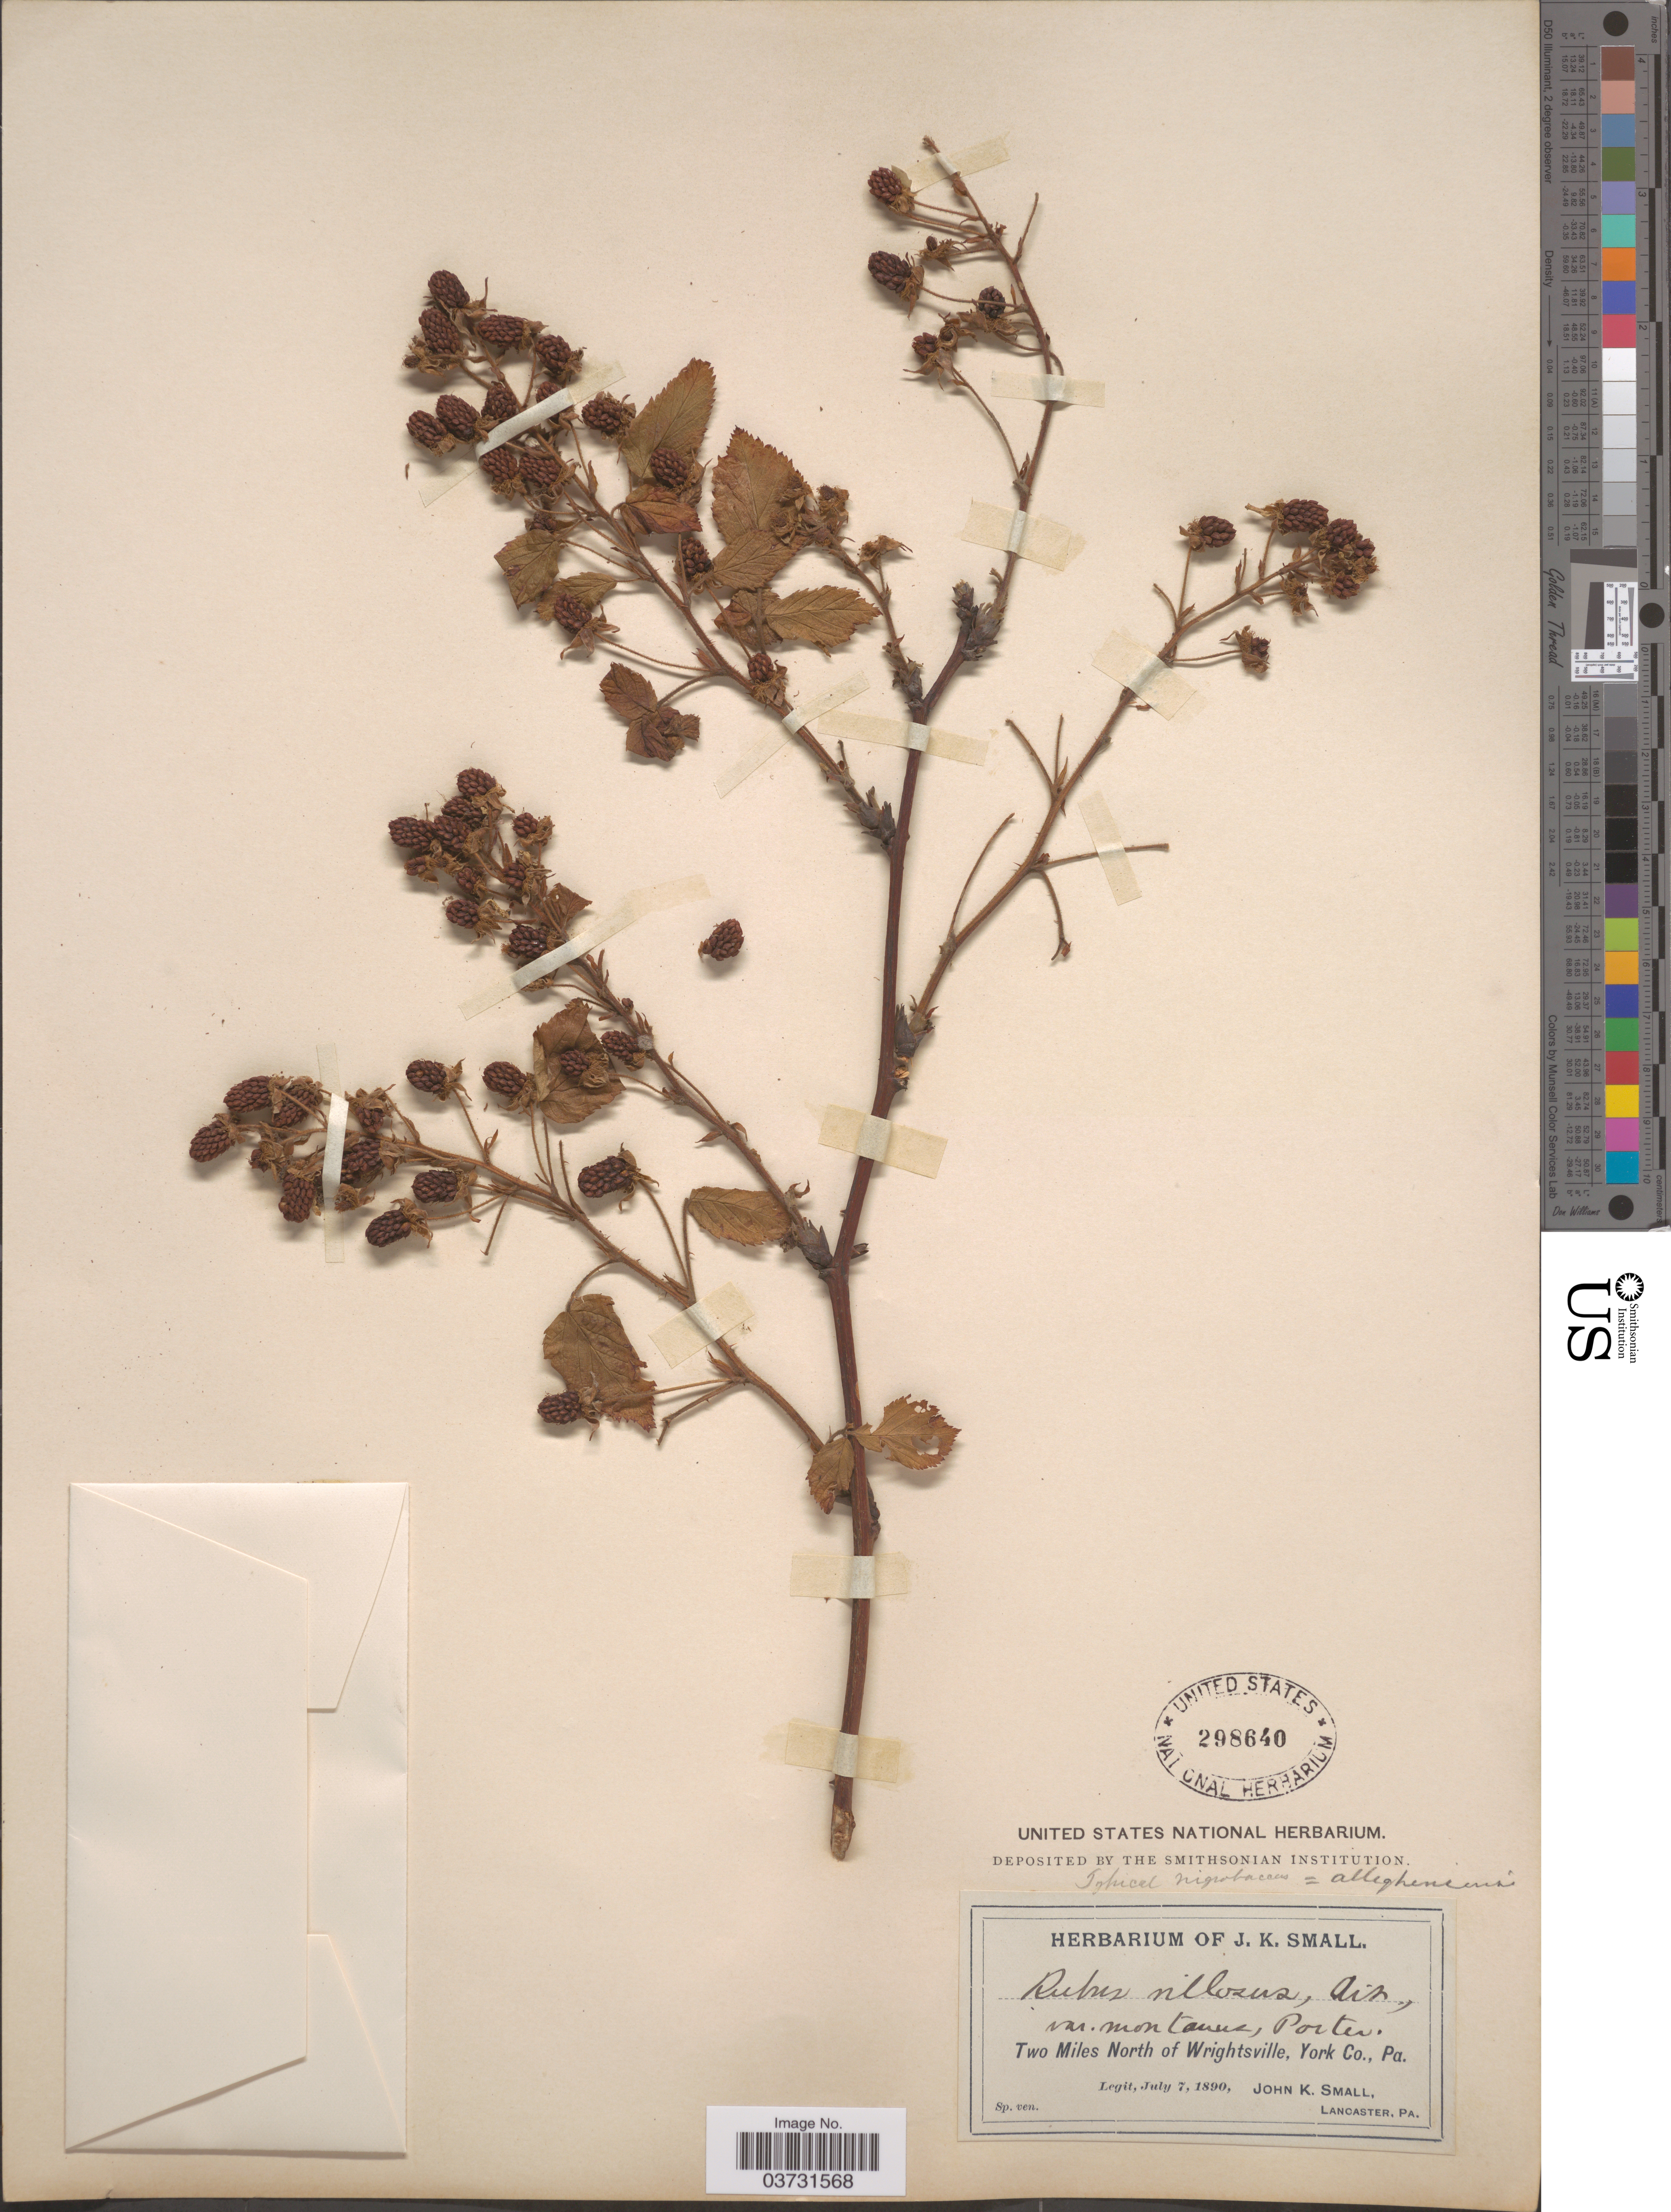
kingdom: Plantae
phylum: Tracheophyta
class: Magnoliopsida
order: Rosales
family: Rosaceae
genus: Rubus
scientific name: Rubus nigrobaccus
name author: L.H. Bailey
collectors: J. K. Small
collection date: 1890-07-07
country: United States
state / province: Pennsylvania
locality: Two Miles North of Wrightsville, York Co.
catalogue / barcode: US 298640